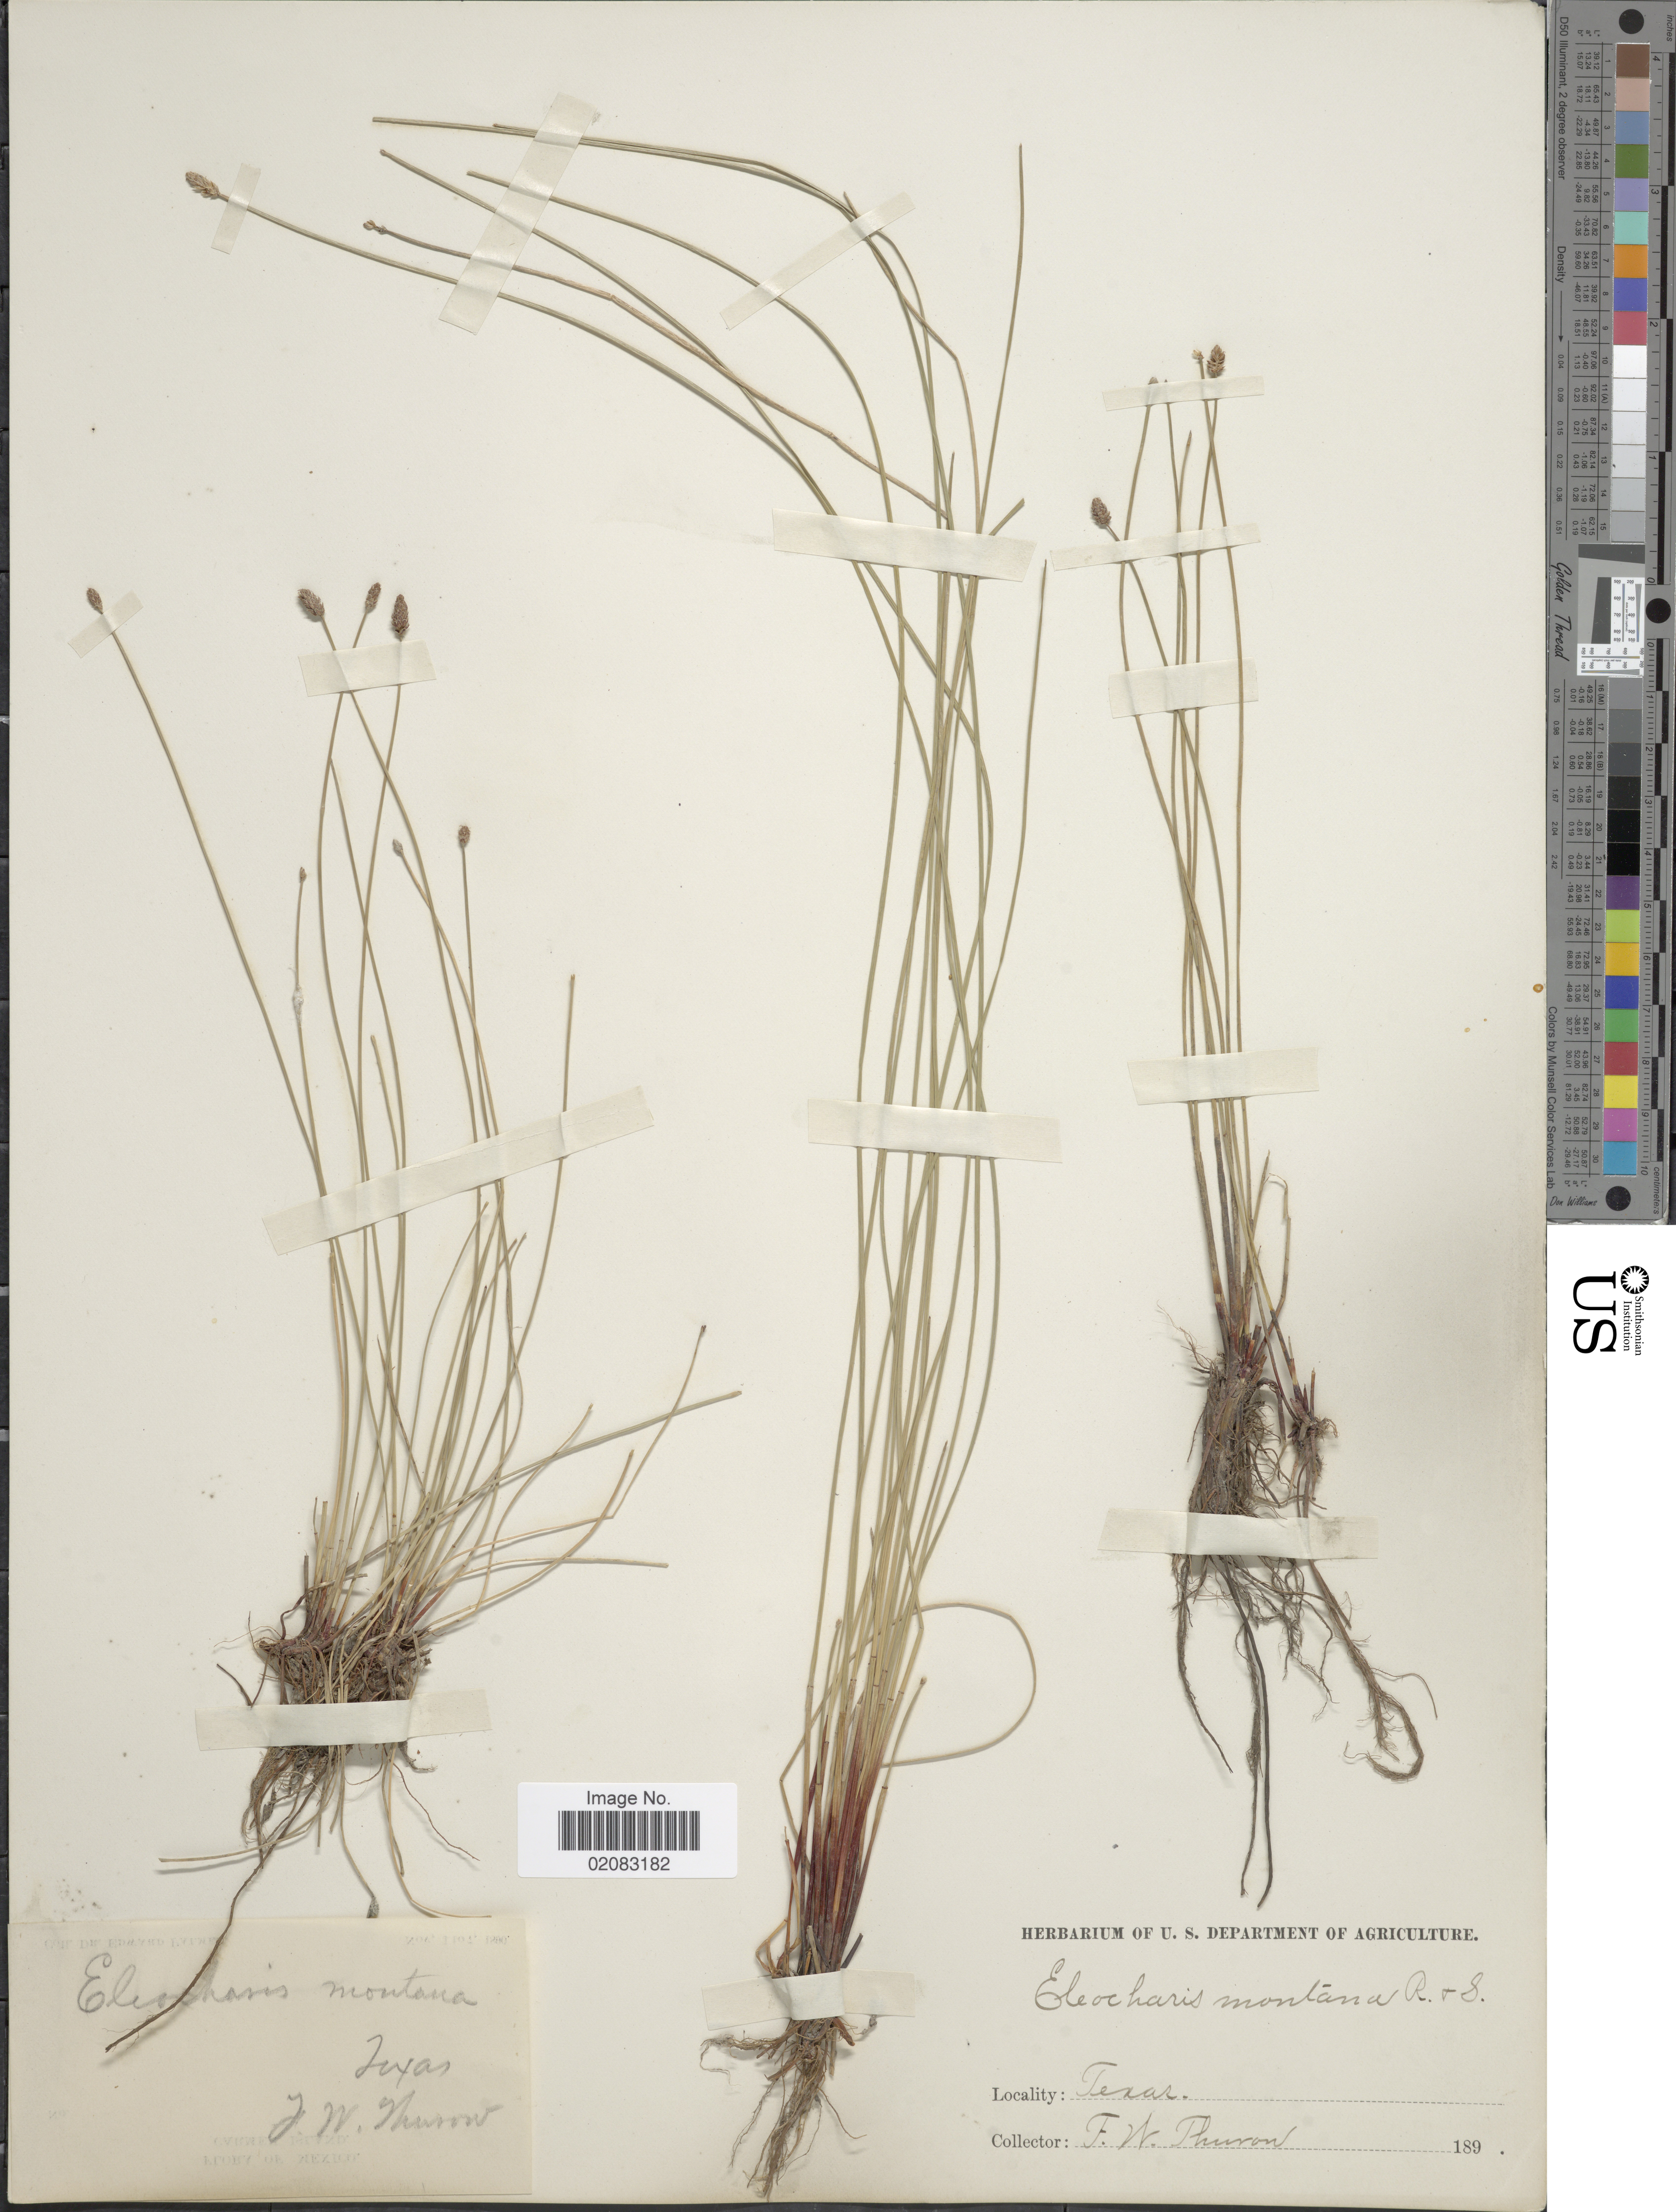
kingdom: Plantae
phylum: Tracheophyta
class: Liliopsida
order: Poales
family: Cyperaceae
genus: Eleocharis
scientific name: Eleocharis montevidensis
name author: Kunth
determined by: Strong, Mark T., (BOT), Smithsonian Institution - National Museum of Natural History (UNITED STATES)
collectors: F. W. Thurow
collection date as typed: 189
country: United States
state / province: Texas